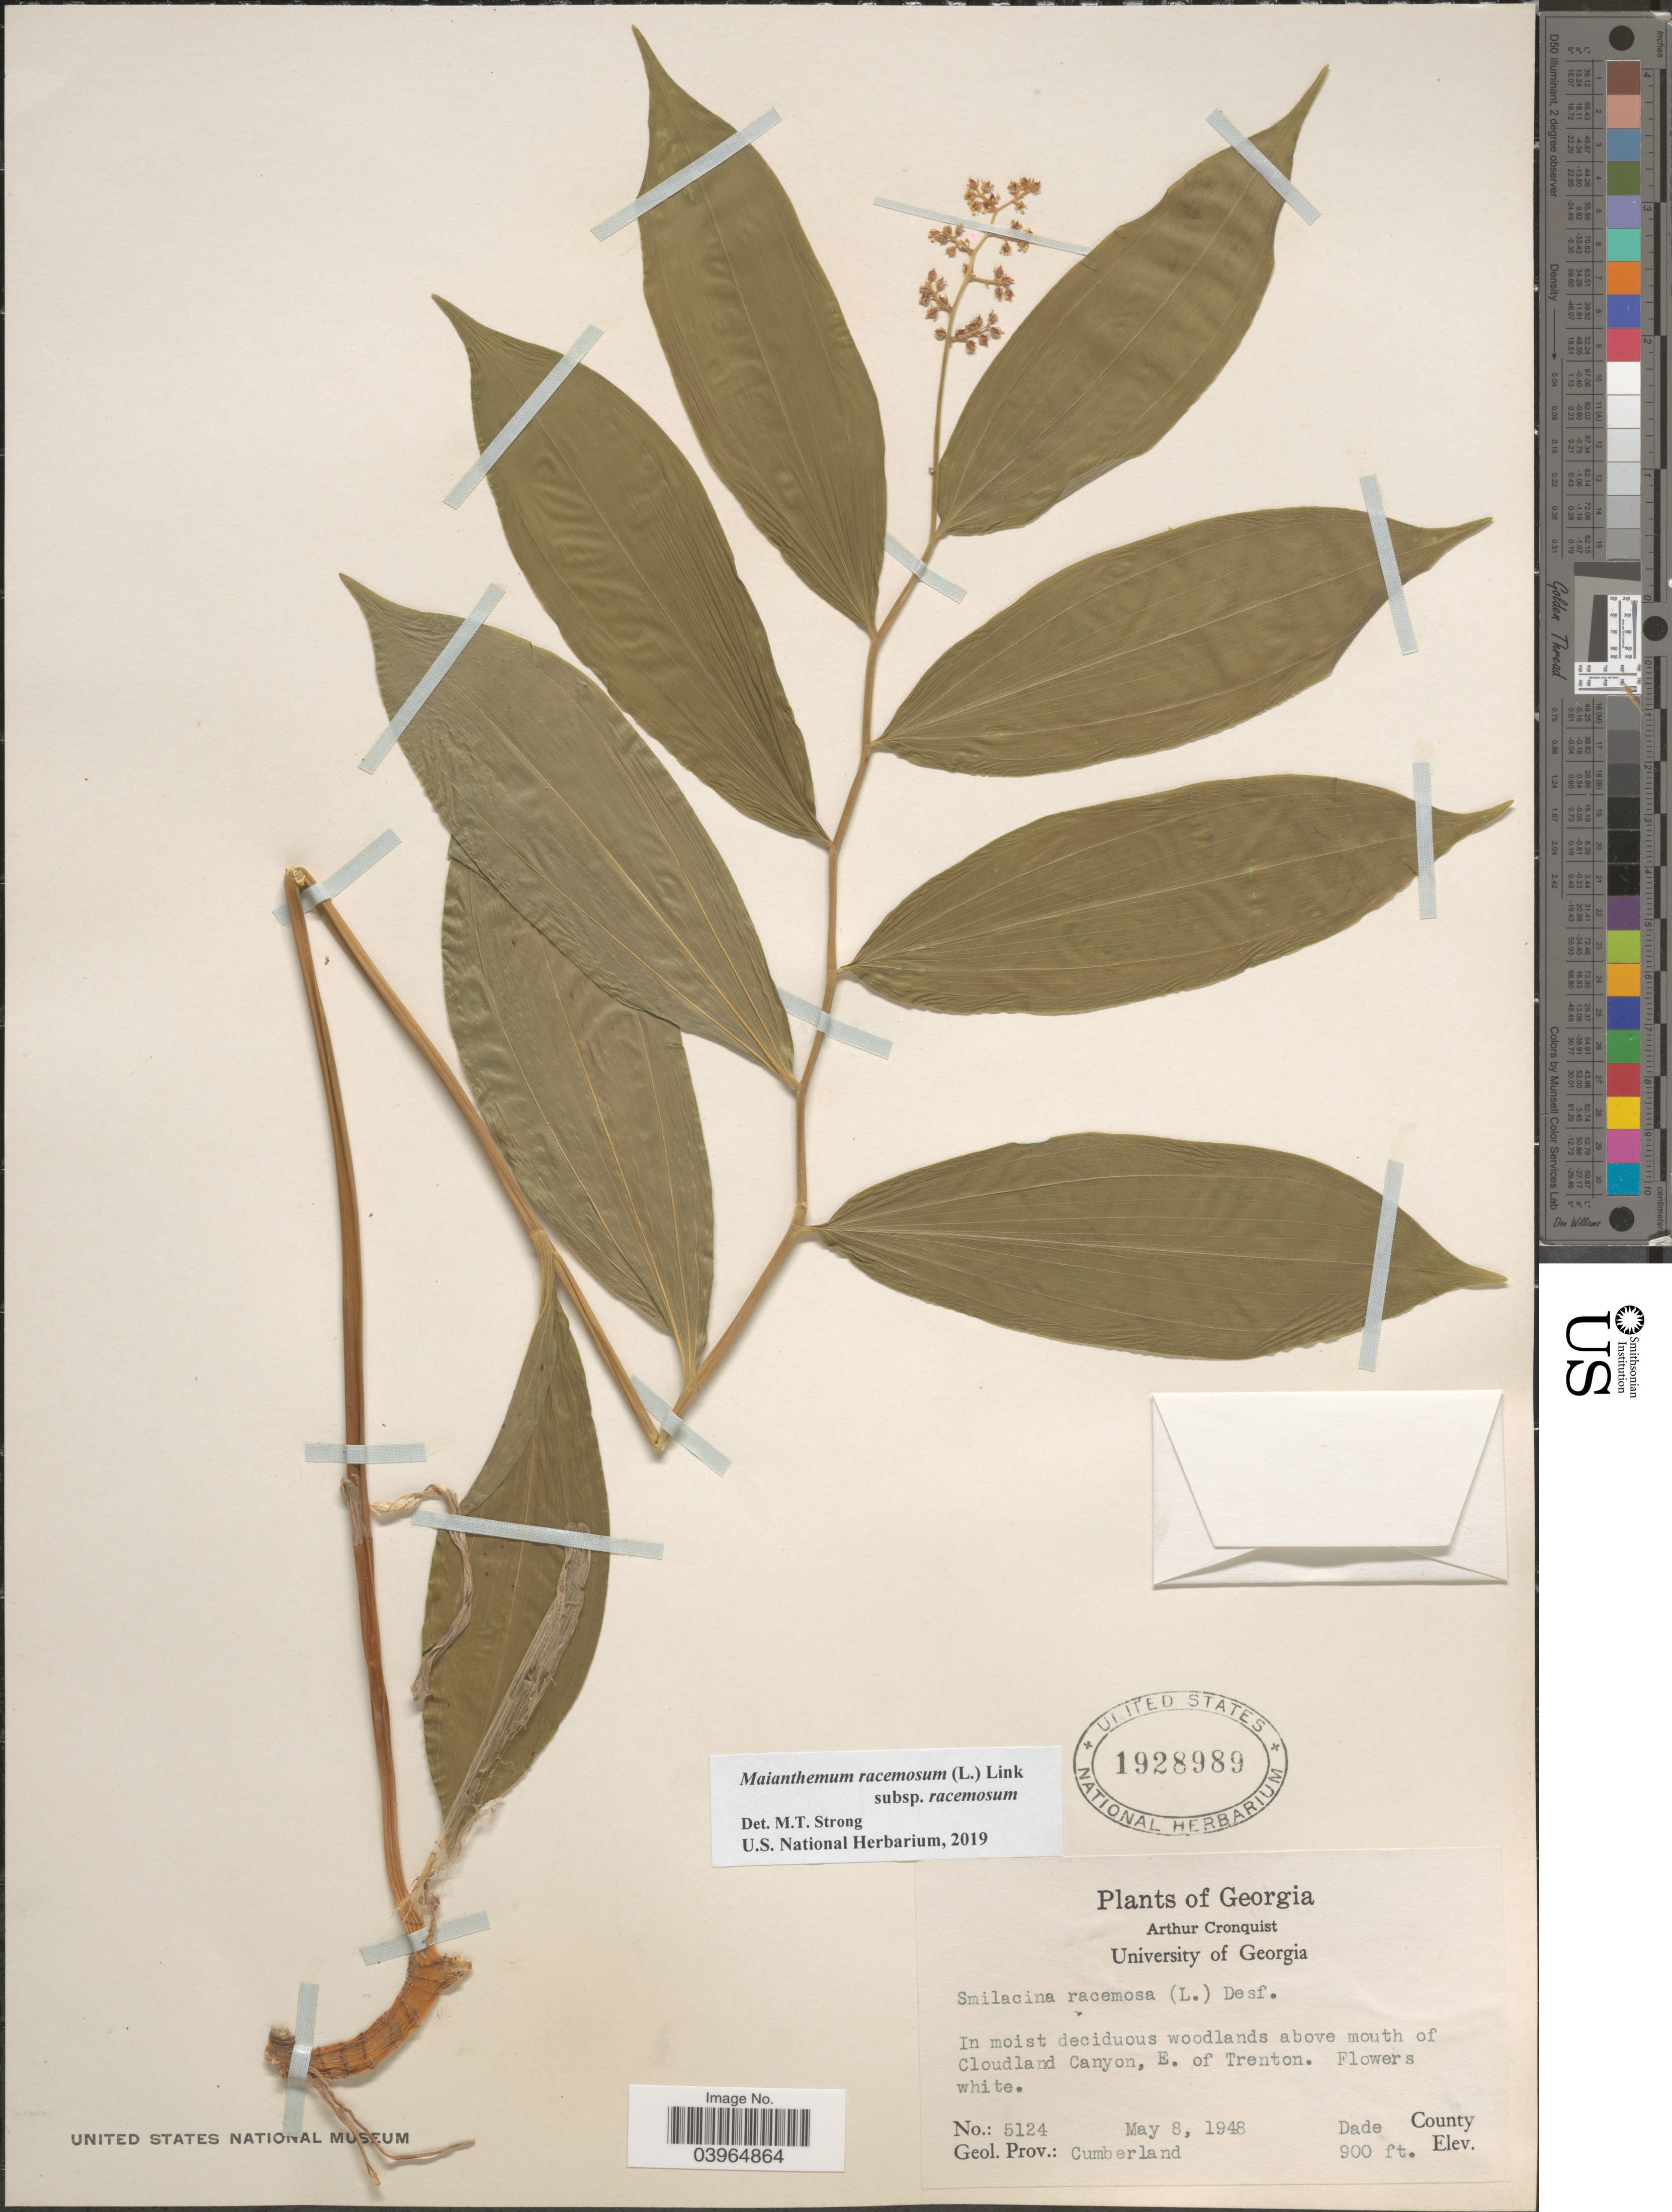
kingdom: Plantae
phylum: Tracheophyta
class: Liliopsida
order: Asparagales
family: Asparagaceae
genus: Maianthemum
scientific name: Maianthemum racemosum subsp. racemosum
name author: (L.) Link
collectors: A. J. Cronquist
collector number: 5124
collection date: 1948-05-08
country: United States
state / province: Georgia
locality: Woodlands above mouth of Cloudland Canyon, E. of Trenton. Dade County. Geol. Prov.: Cumberland.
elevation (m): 274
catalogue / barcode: US 1928989